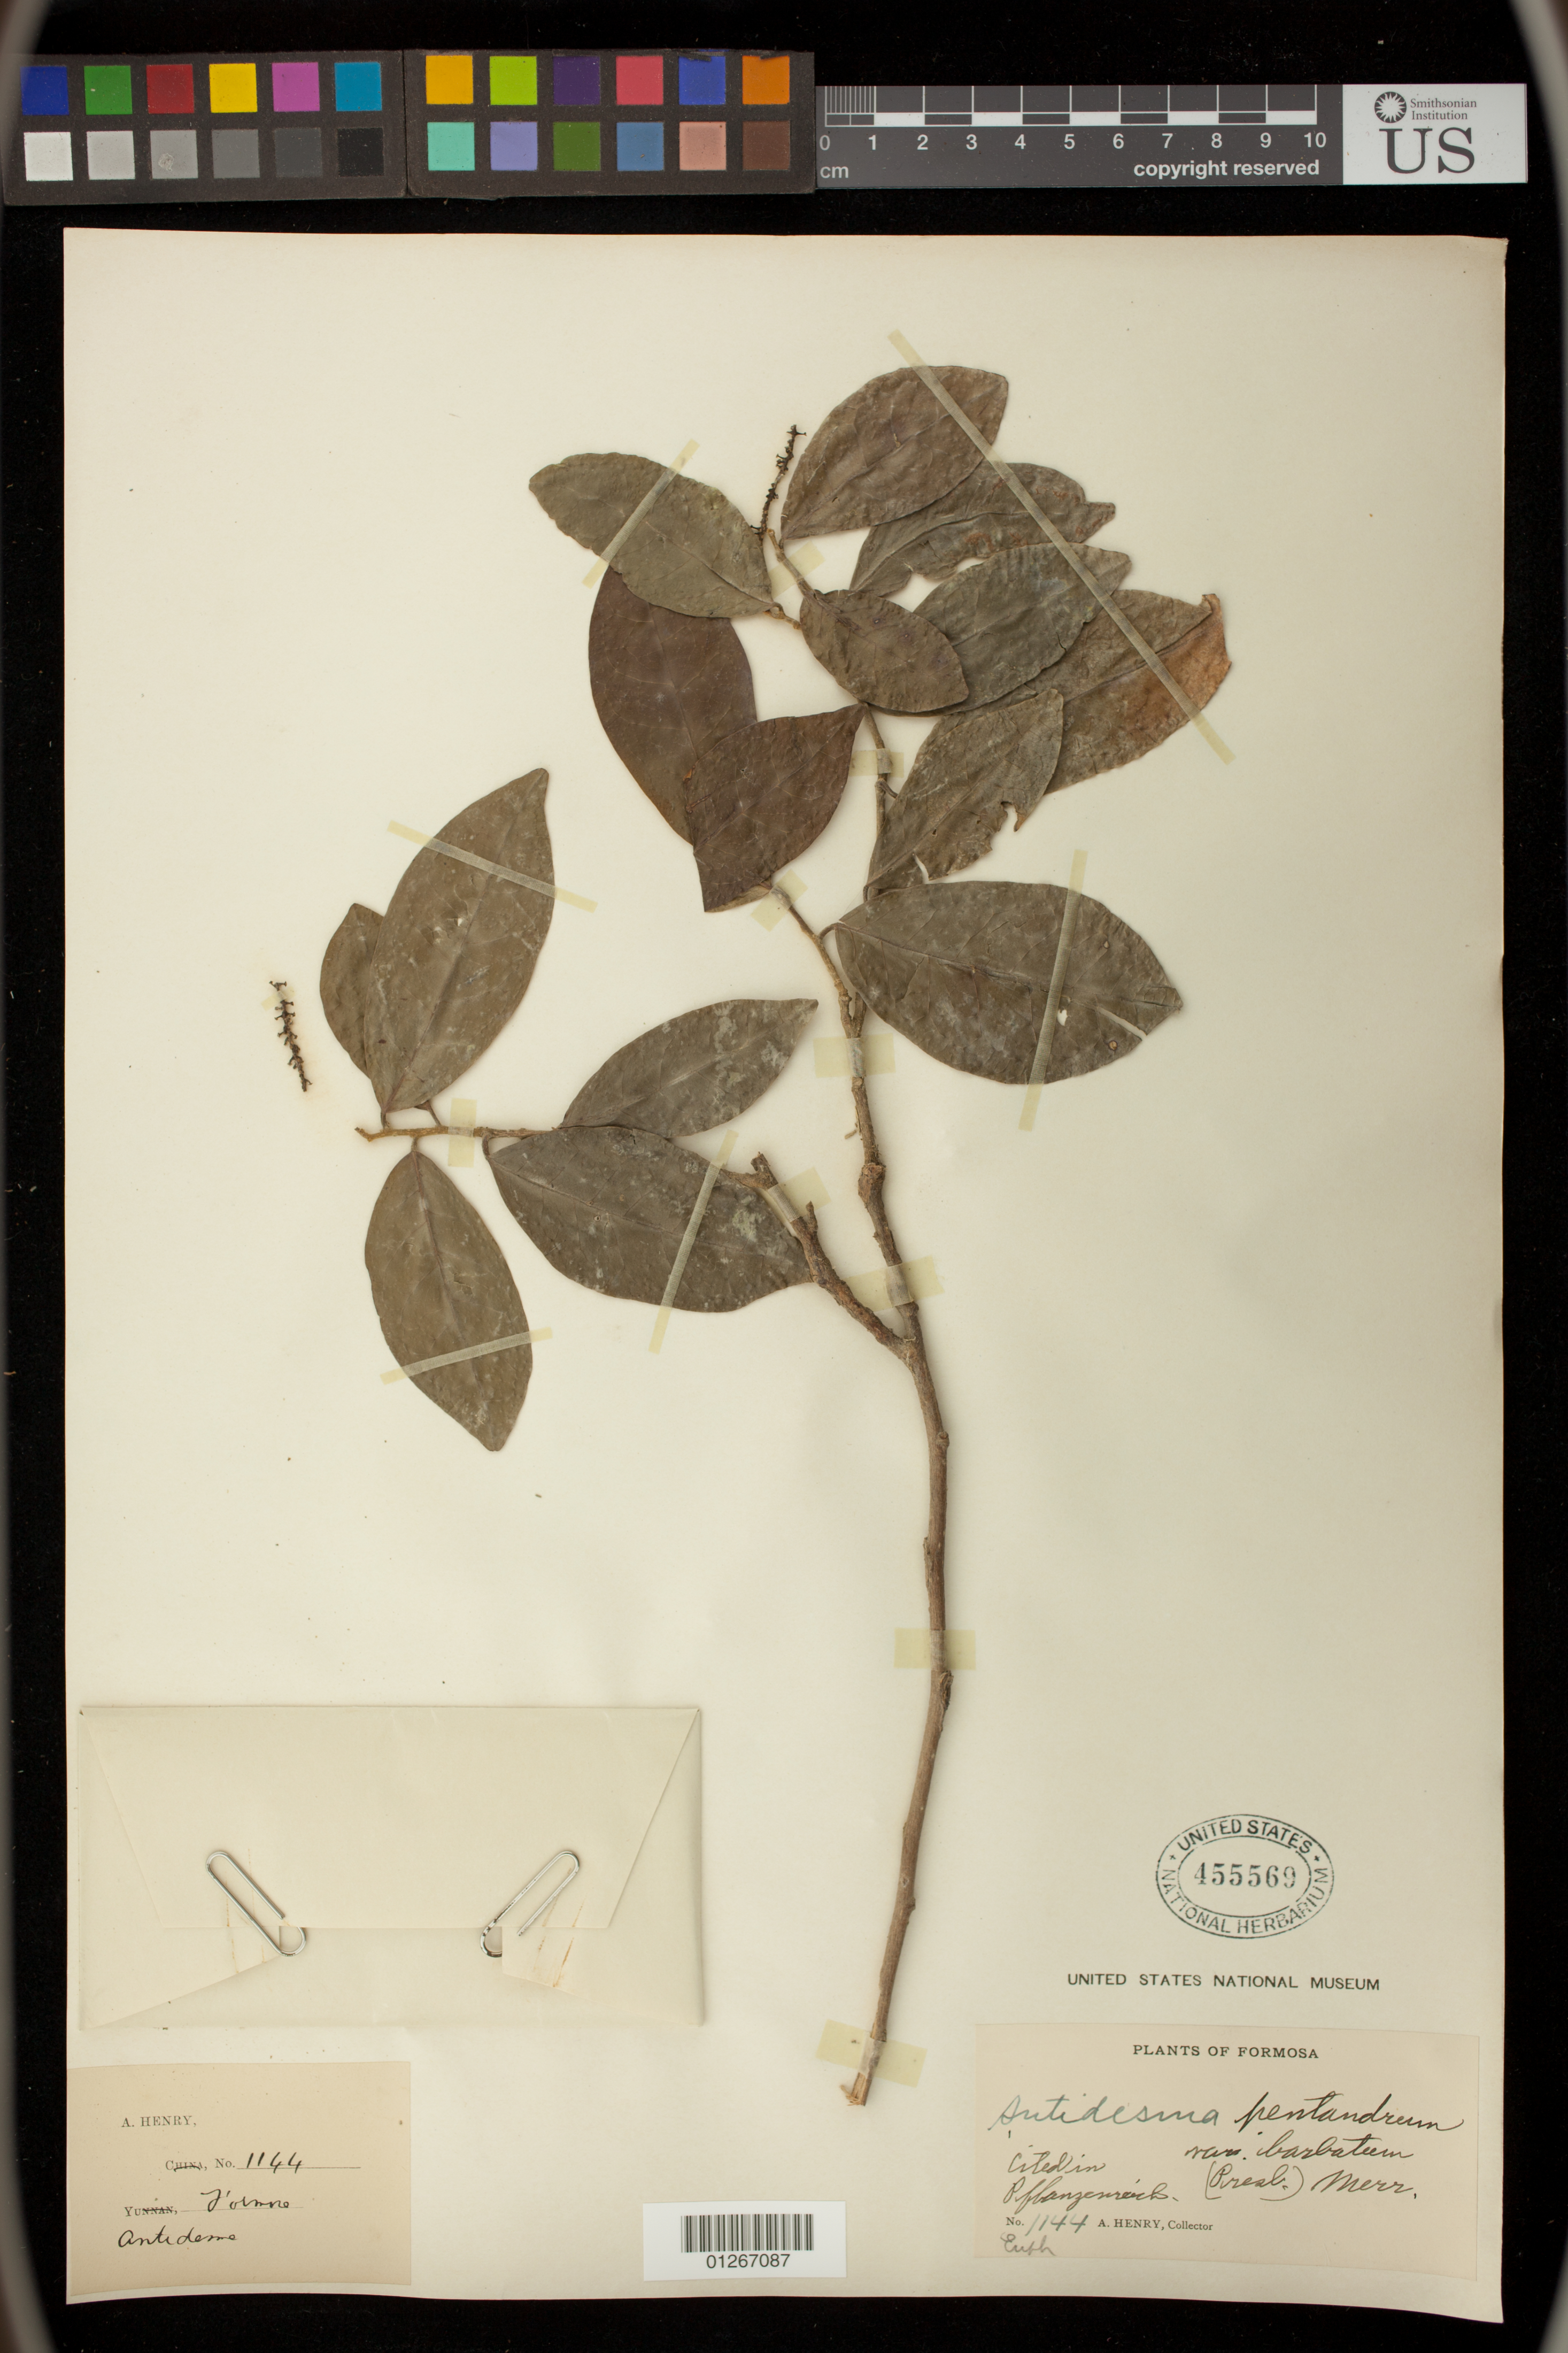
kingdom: Plantae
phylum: Tracheophyta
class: Magnoliopsida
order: Malpighiales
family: Phyllanthaceae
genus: Antidesma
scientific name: Antidesma pentandrum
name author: (Blanco) Merr.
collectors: A. Henry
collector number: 1144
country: Taiwan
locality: Formosa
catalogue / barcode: US 455569